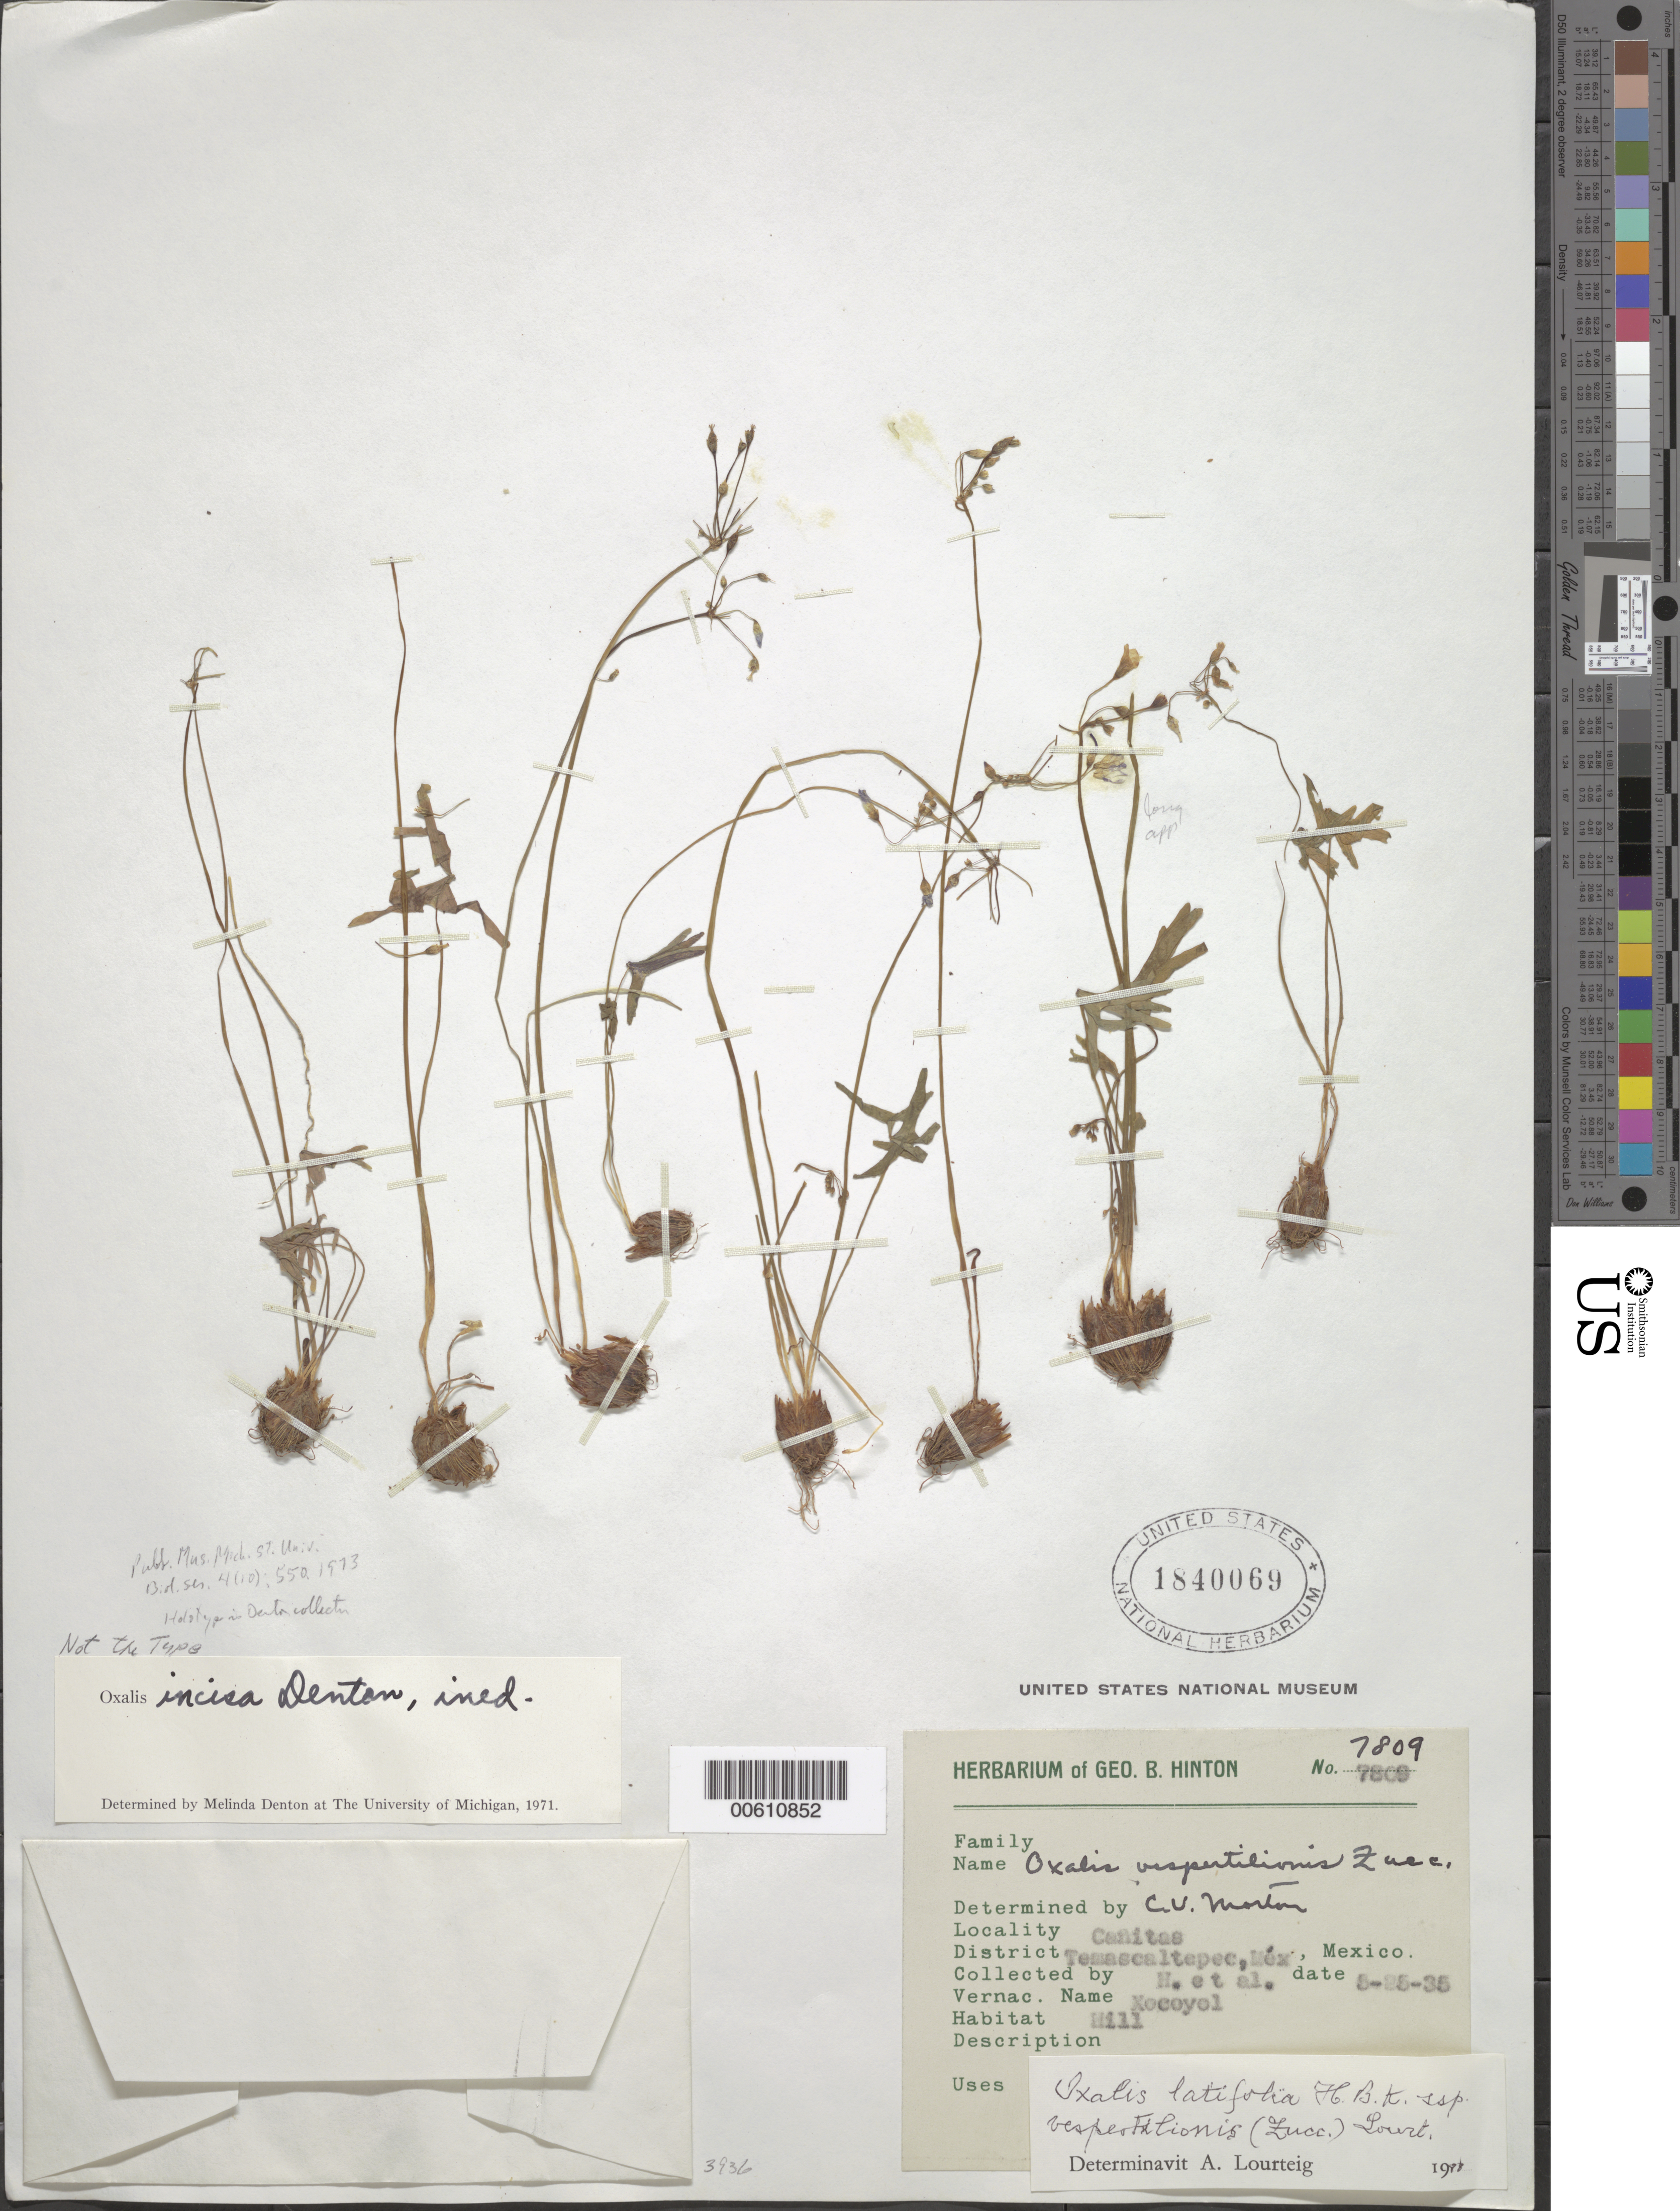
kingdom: Plantae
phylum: Tracheophyta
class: Magnoliopsida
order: Oxalidales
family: Oxalidaceae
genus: Oxalis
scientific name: Oxalis latifolia subsp. vespertilionis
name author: (Zucc.) Lourteig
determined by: Lourteig, A.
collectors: G. B. Hinton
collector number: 7809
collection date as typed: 25 May 1935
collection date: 1935-05-25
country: Mexico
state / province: México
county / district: Temascaltepec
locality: Canitas.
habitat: Hill.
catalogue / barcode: US 1840069